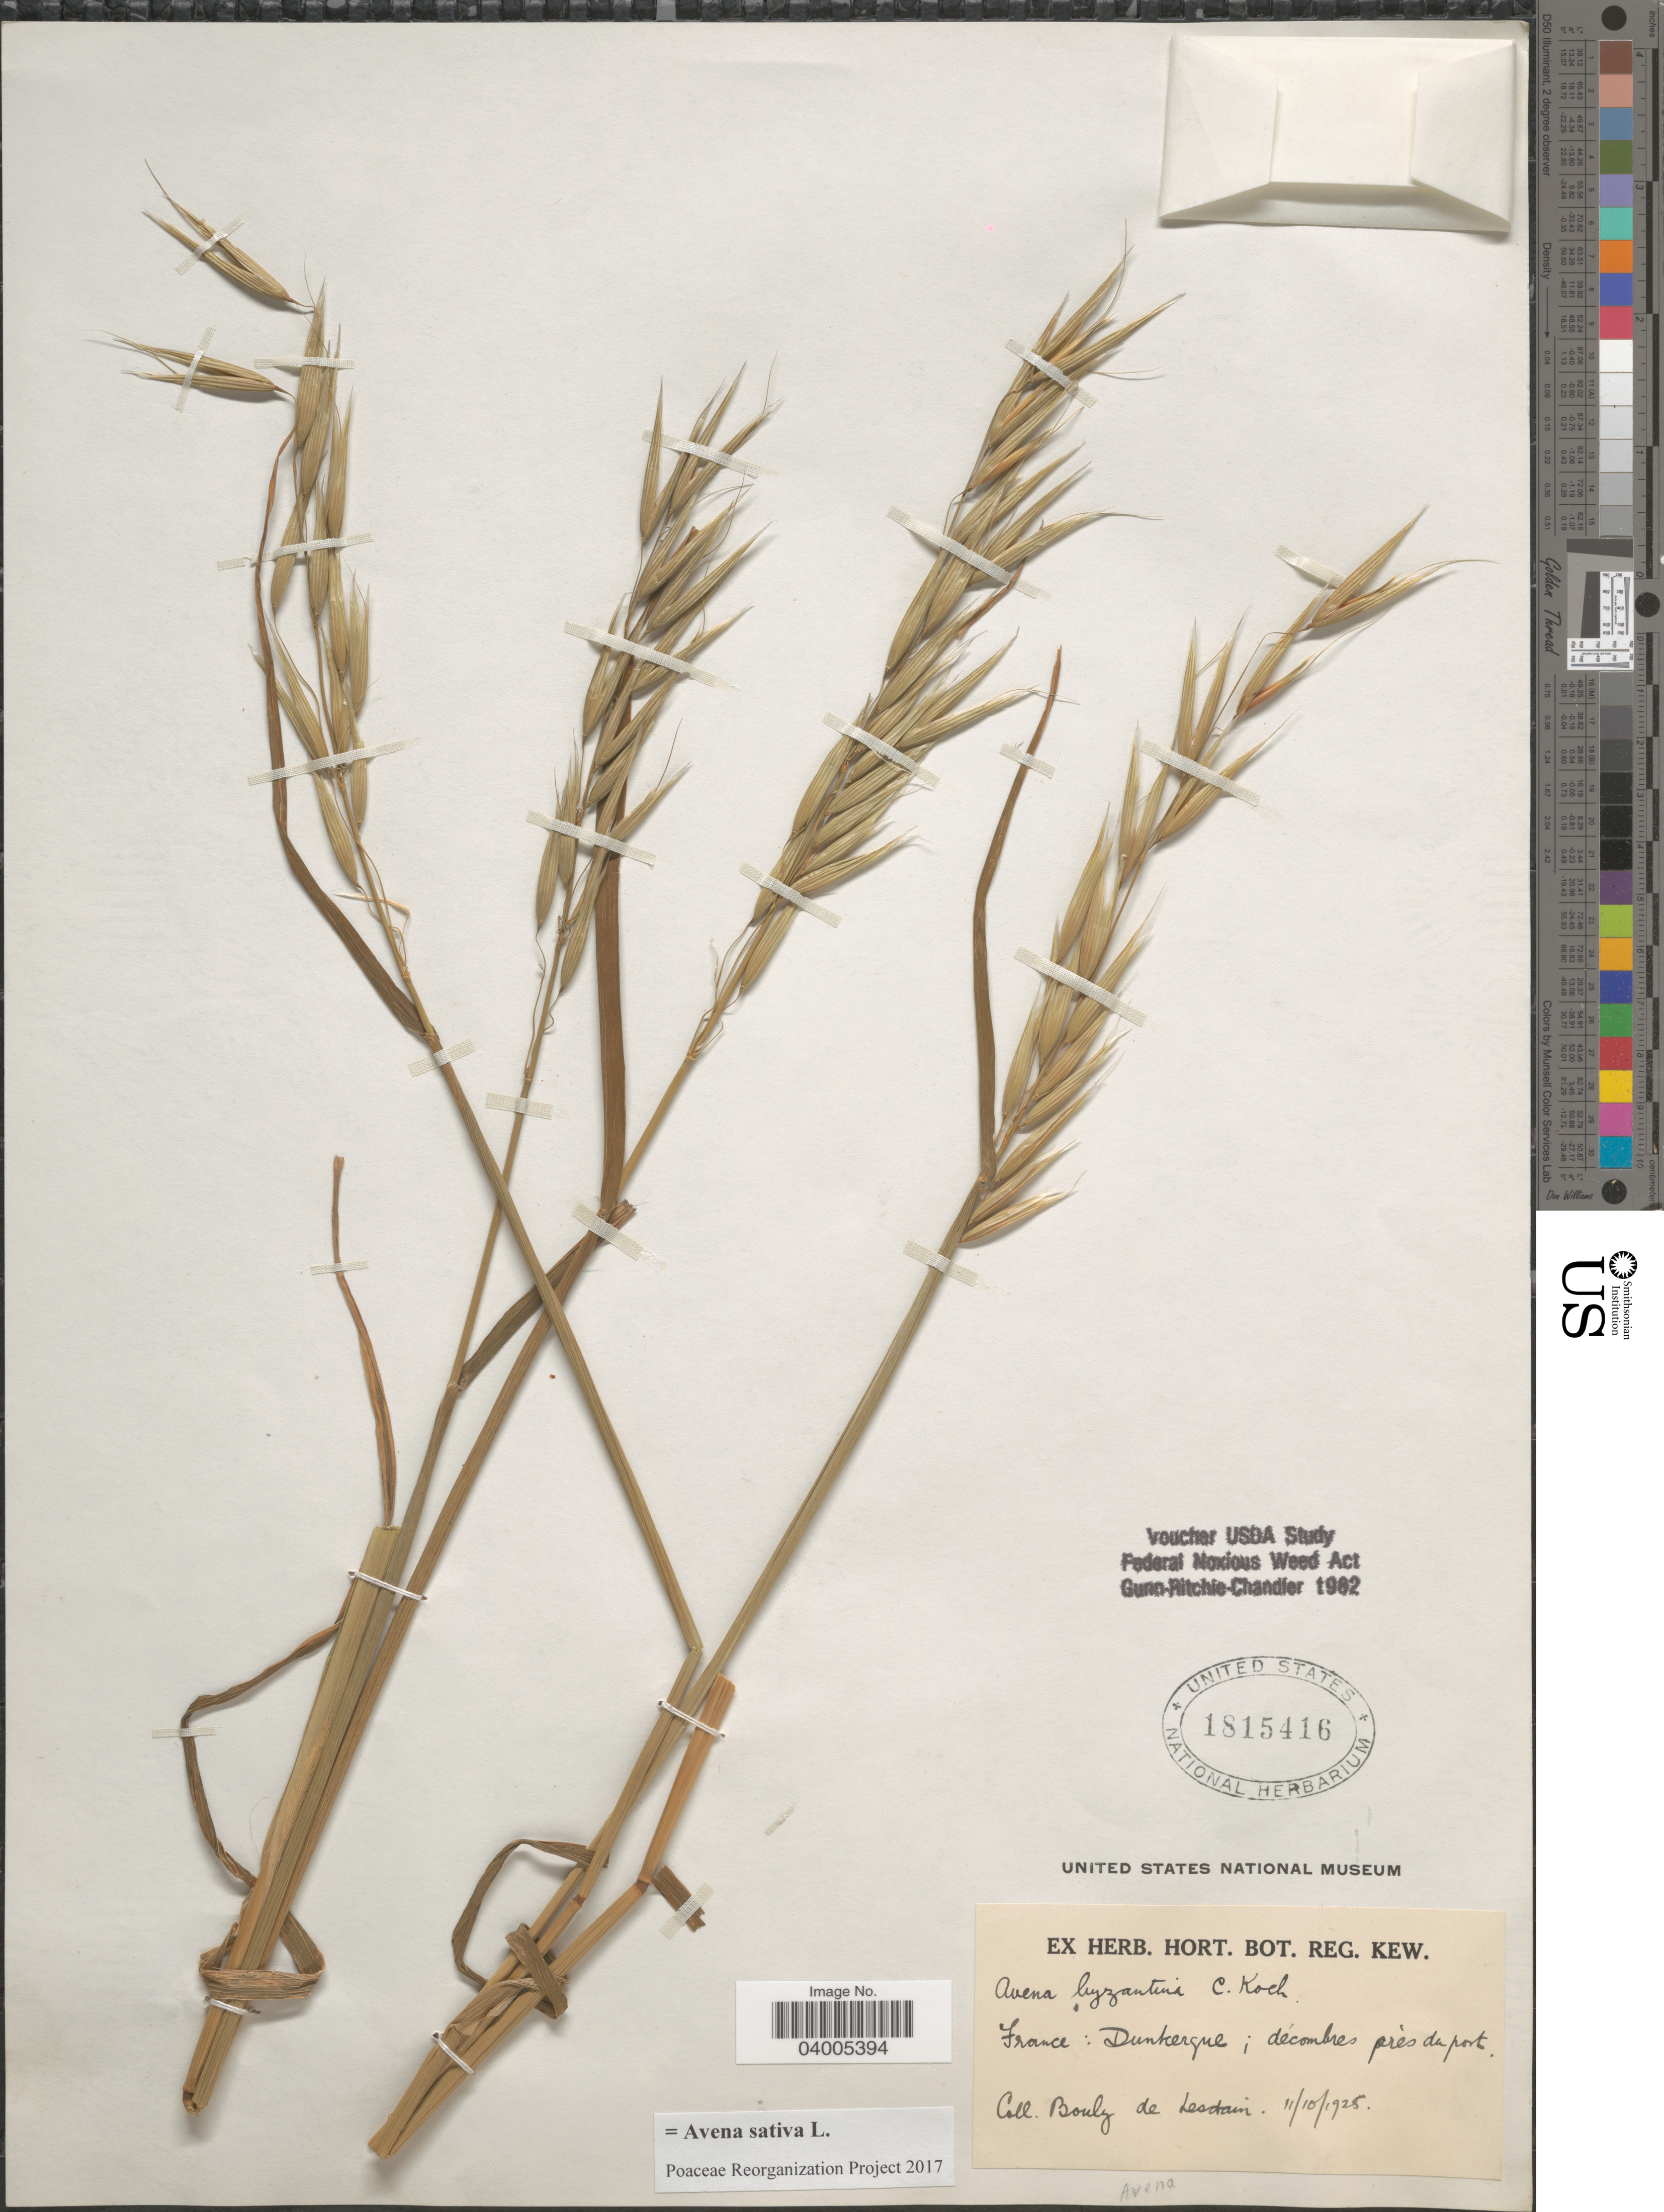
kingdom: Plantae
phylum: Tracheophyta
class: Liliopsida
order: Poales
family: Poaceae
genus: Avena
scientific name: Avena sativa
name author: L.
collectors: M. Bouly de Lesdain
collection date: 1925-10-11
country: France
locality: Dunkergue; décombres près da port.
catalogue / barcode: US 1815416